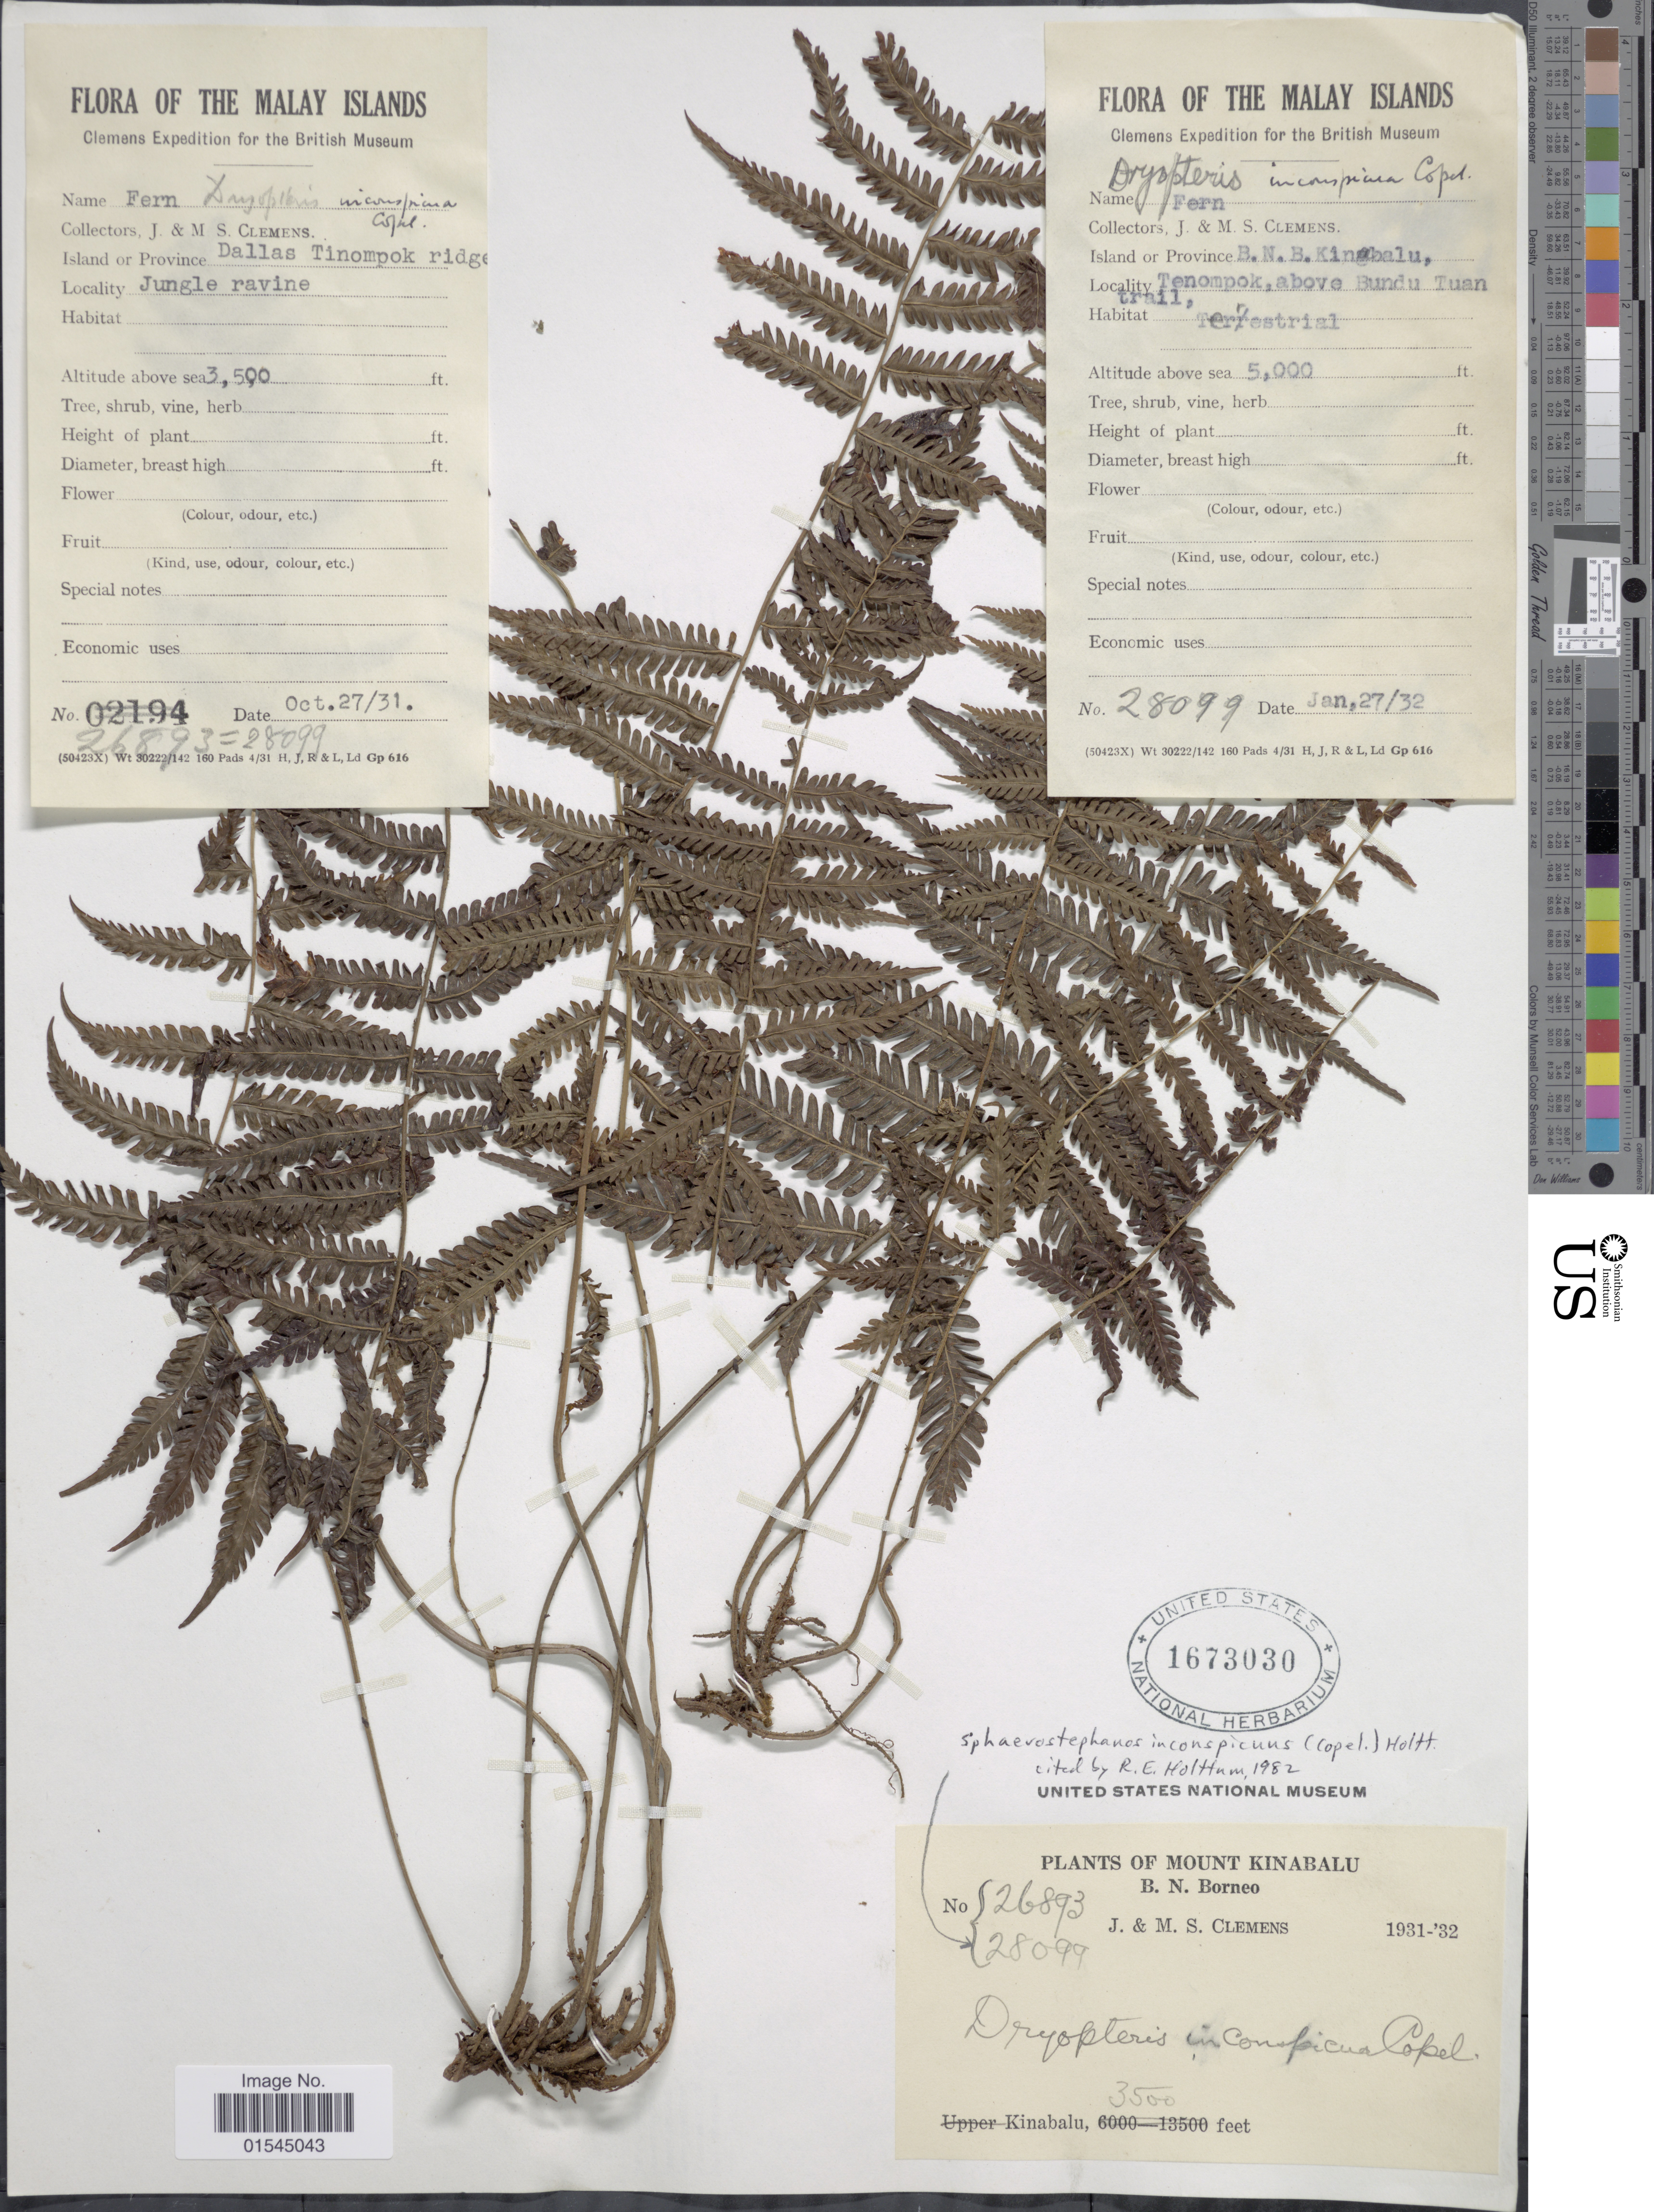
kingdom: Plantae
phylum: Tracheophyta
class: Polypodiopsida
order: Polypodiales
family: Thelypteridaceae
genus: Sphaerostephanos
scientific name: Sphaerostephanos inconspicuus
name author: (Copel.) Holttum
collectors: J. Clemens & M. S. Clemens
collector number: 26893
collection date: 1931-10-27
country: Malaysia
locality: Malay Islands. Dallas Tinompok ridge. Jungle ravine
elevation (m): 1067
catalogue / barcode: US 1673030